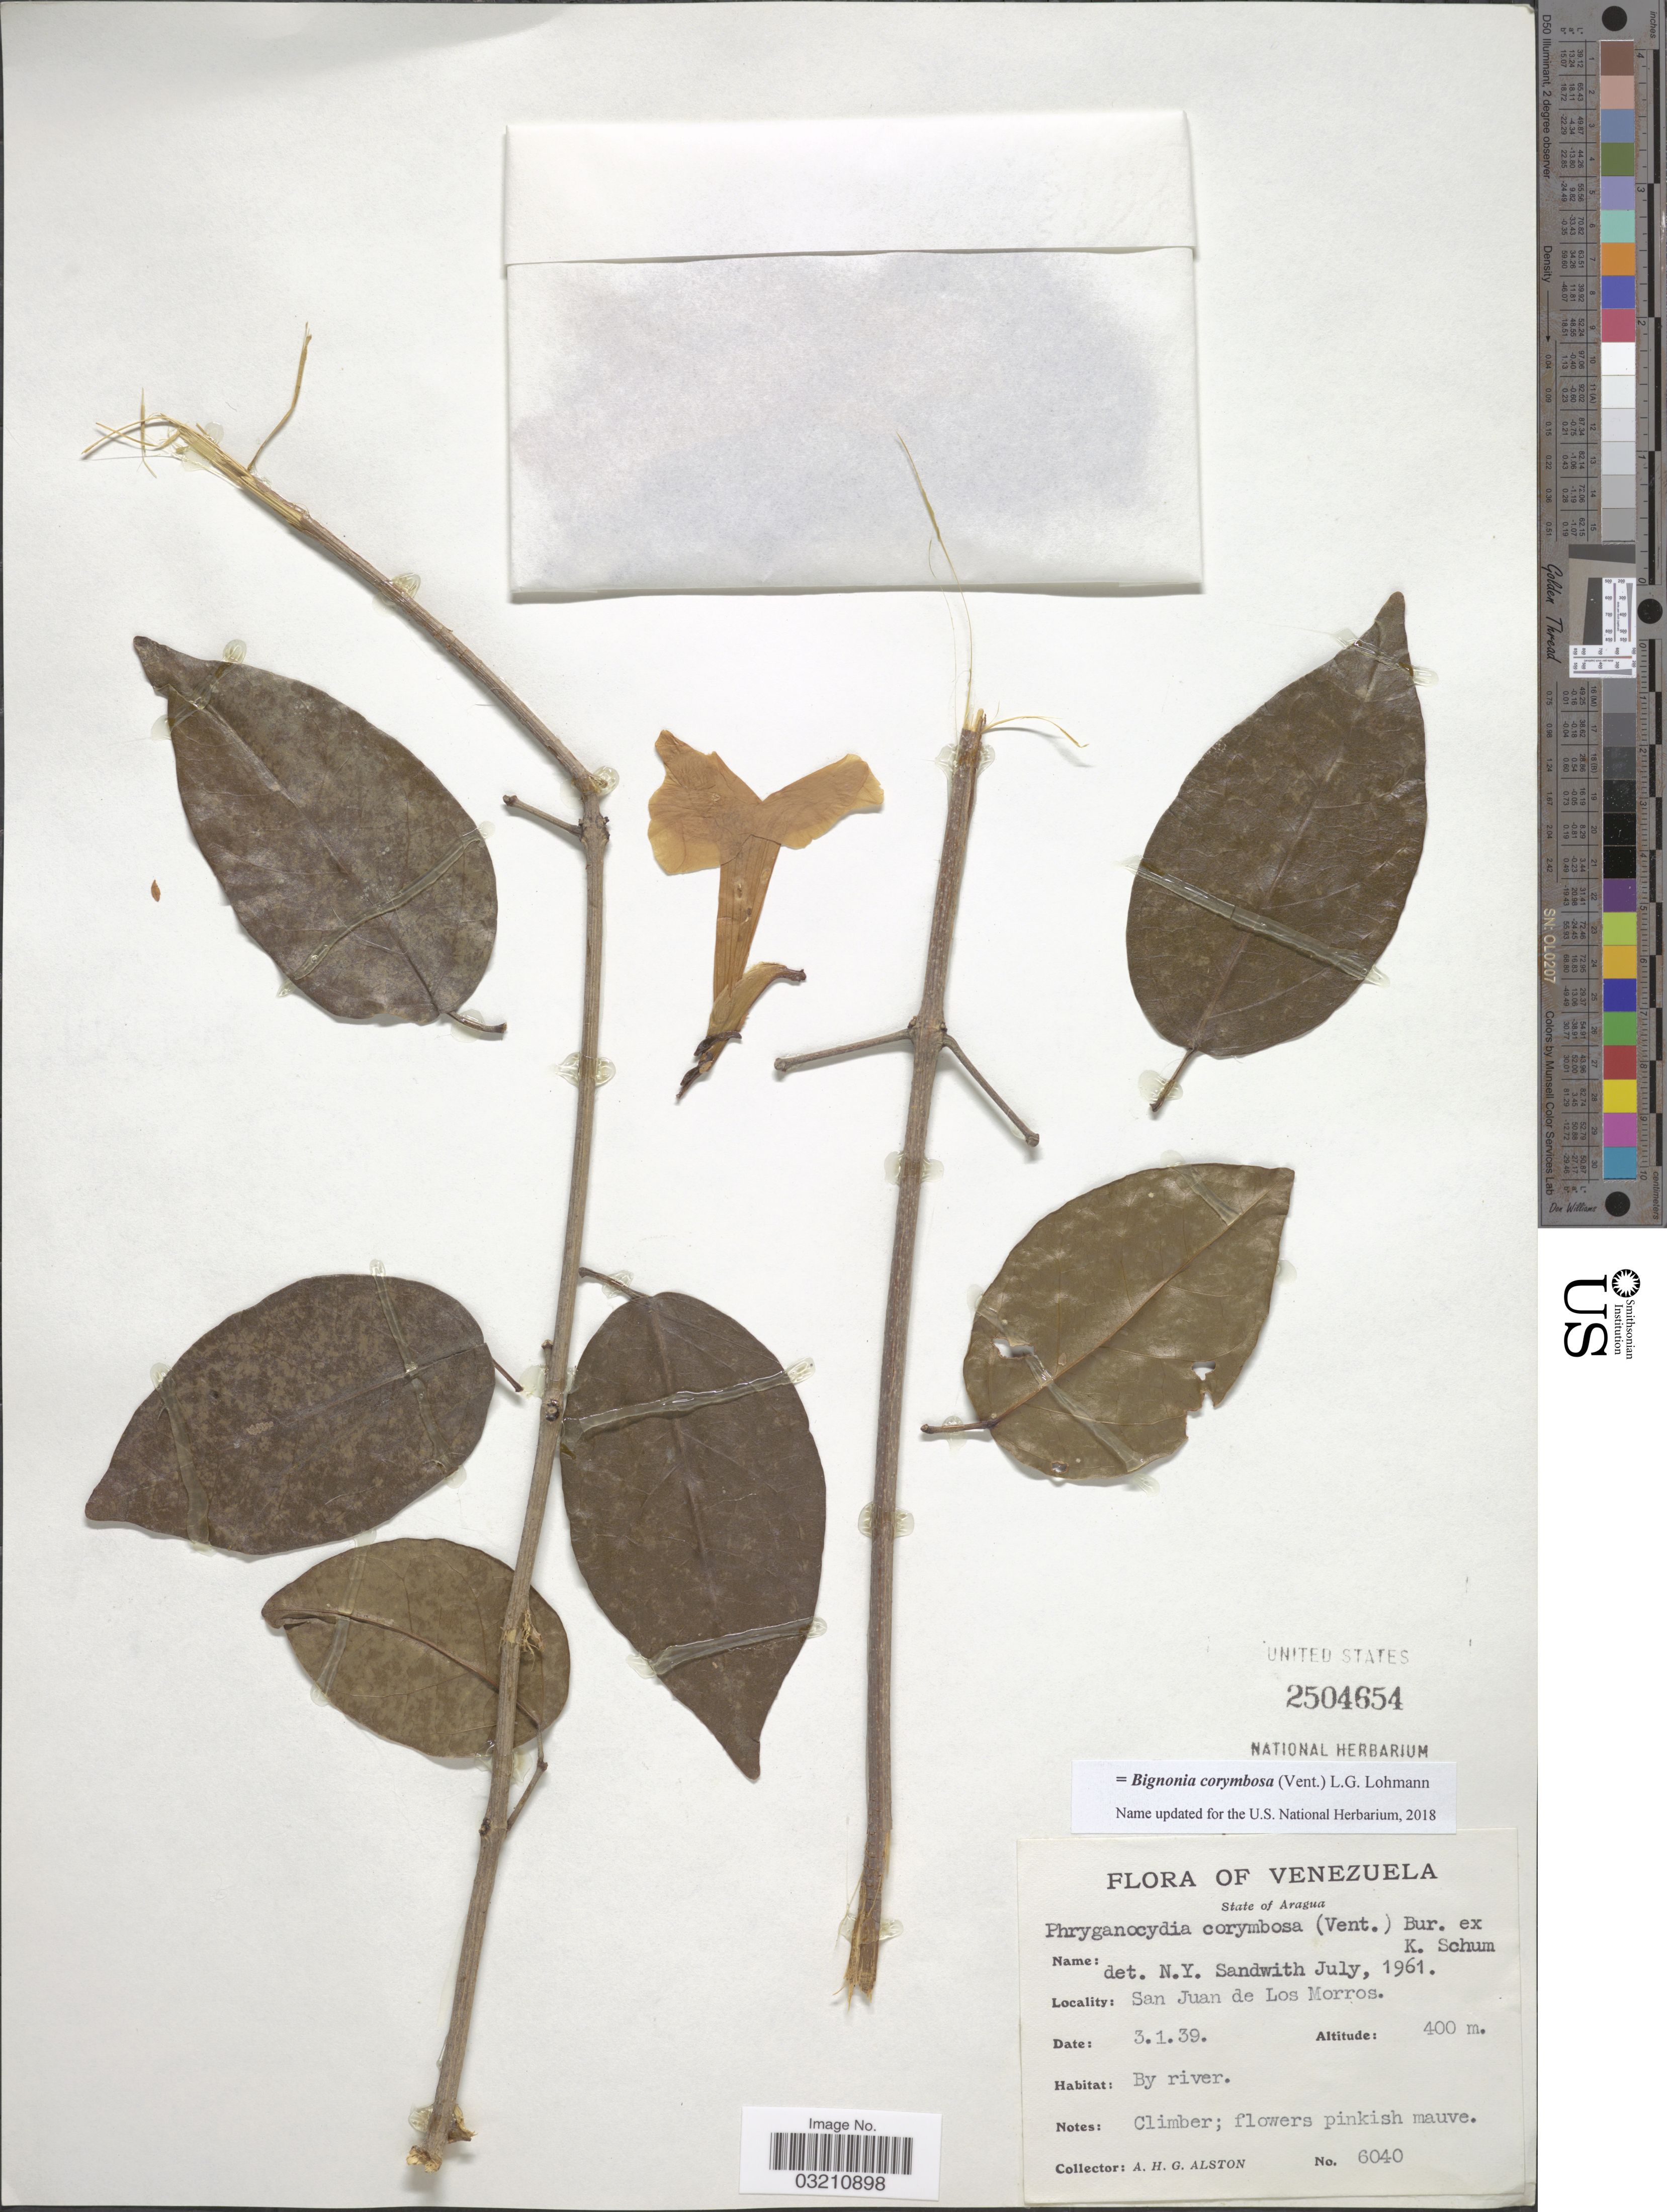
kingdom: Plantae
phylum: Tracheophyta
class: Magnoliopsida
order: Lamiales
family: Bignoniaceae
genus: Bignonia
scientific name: Bignonia corymbosa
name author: (Vent.) L.G. Lohmann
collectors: A. H. Alston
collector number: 6040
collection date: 1939-01-03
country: Venezuela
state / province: Aragua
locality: San Juan de Los Morros. By river.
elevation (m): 400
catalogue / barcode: US 2504654